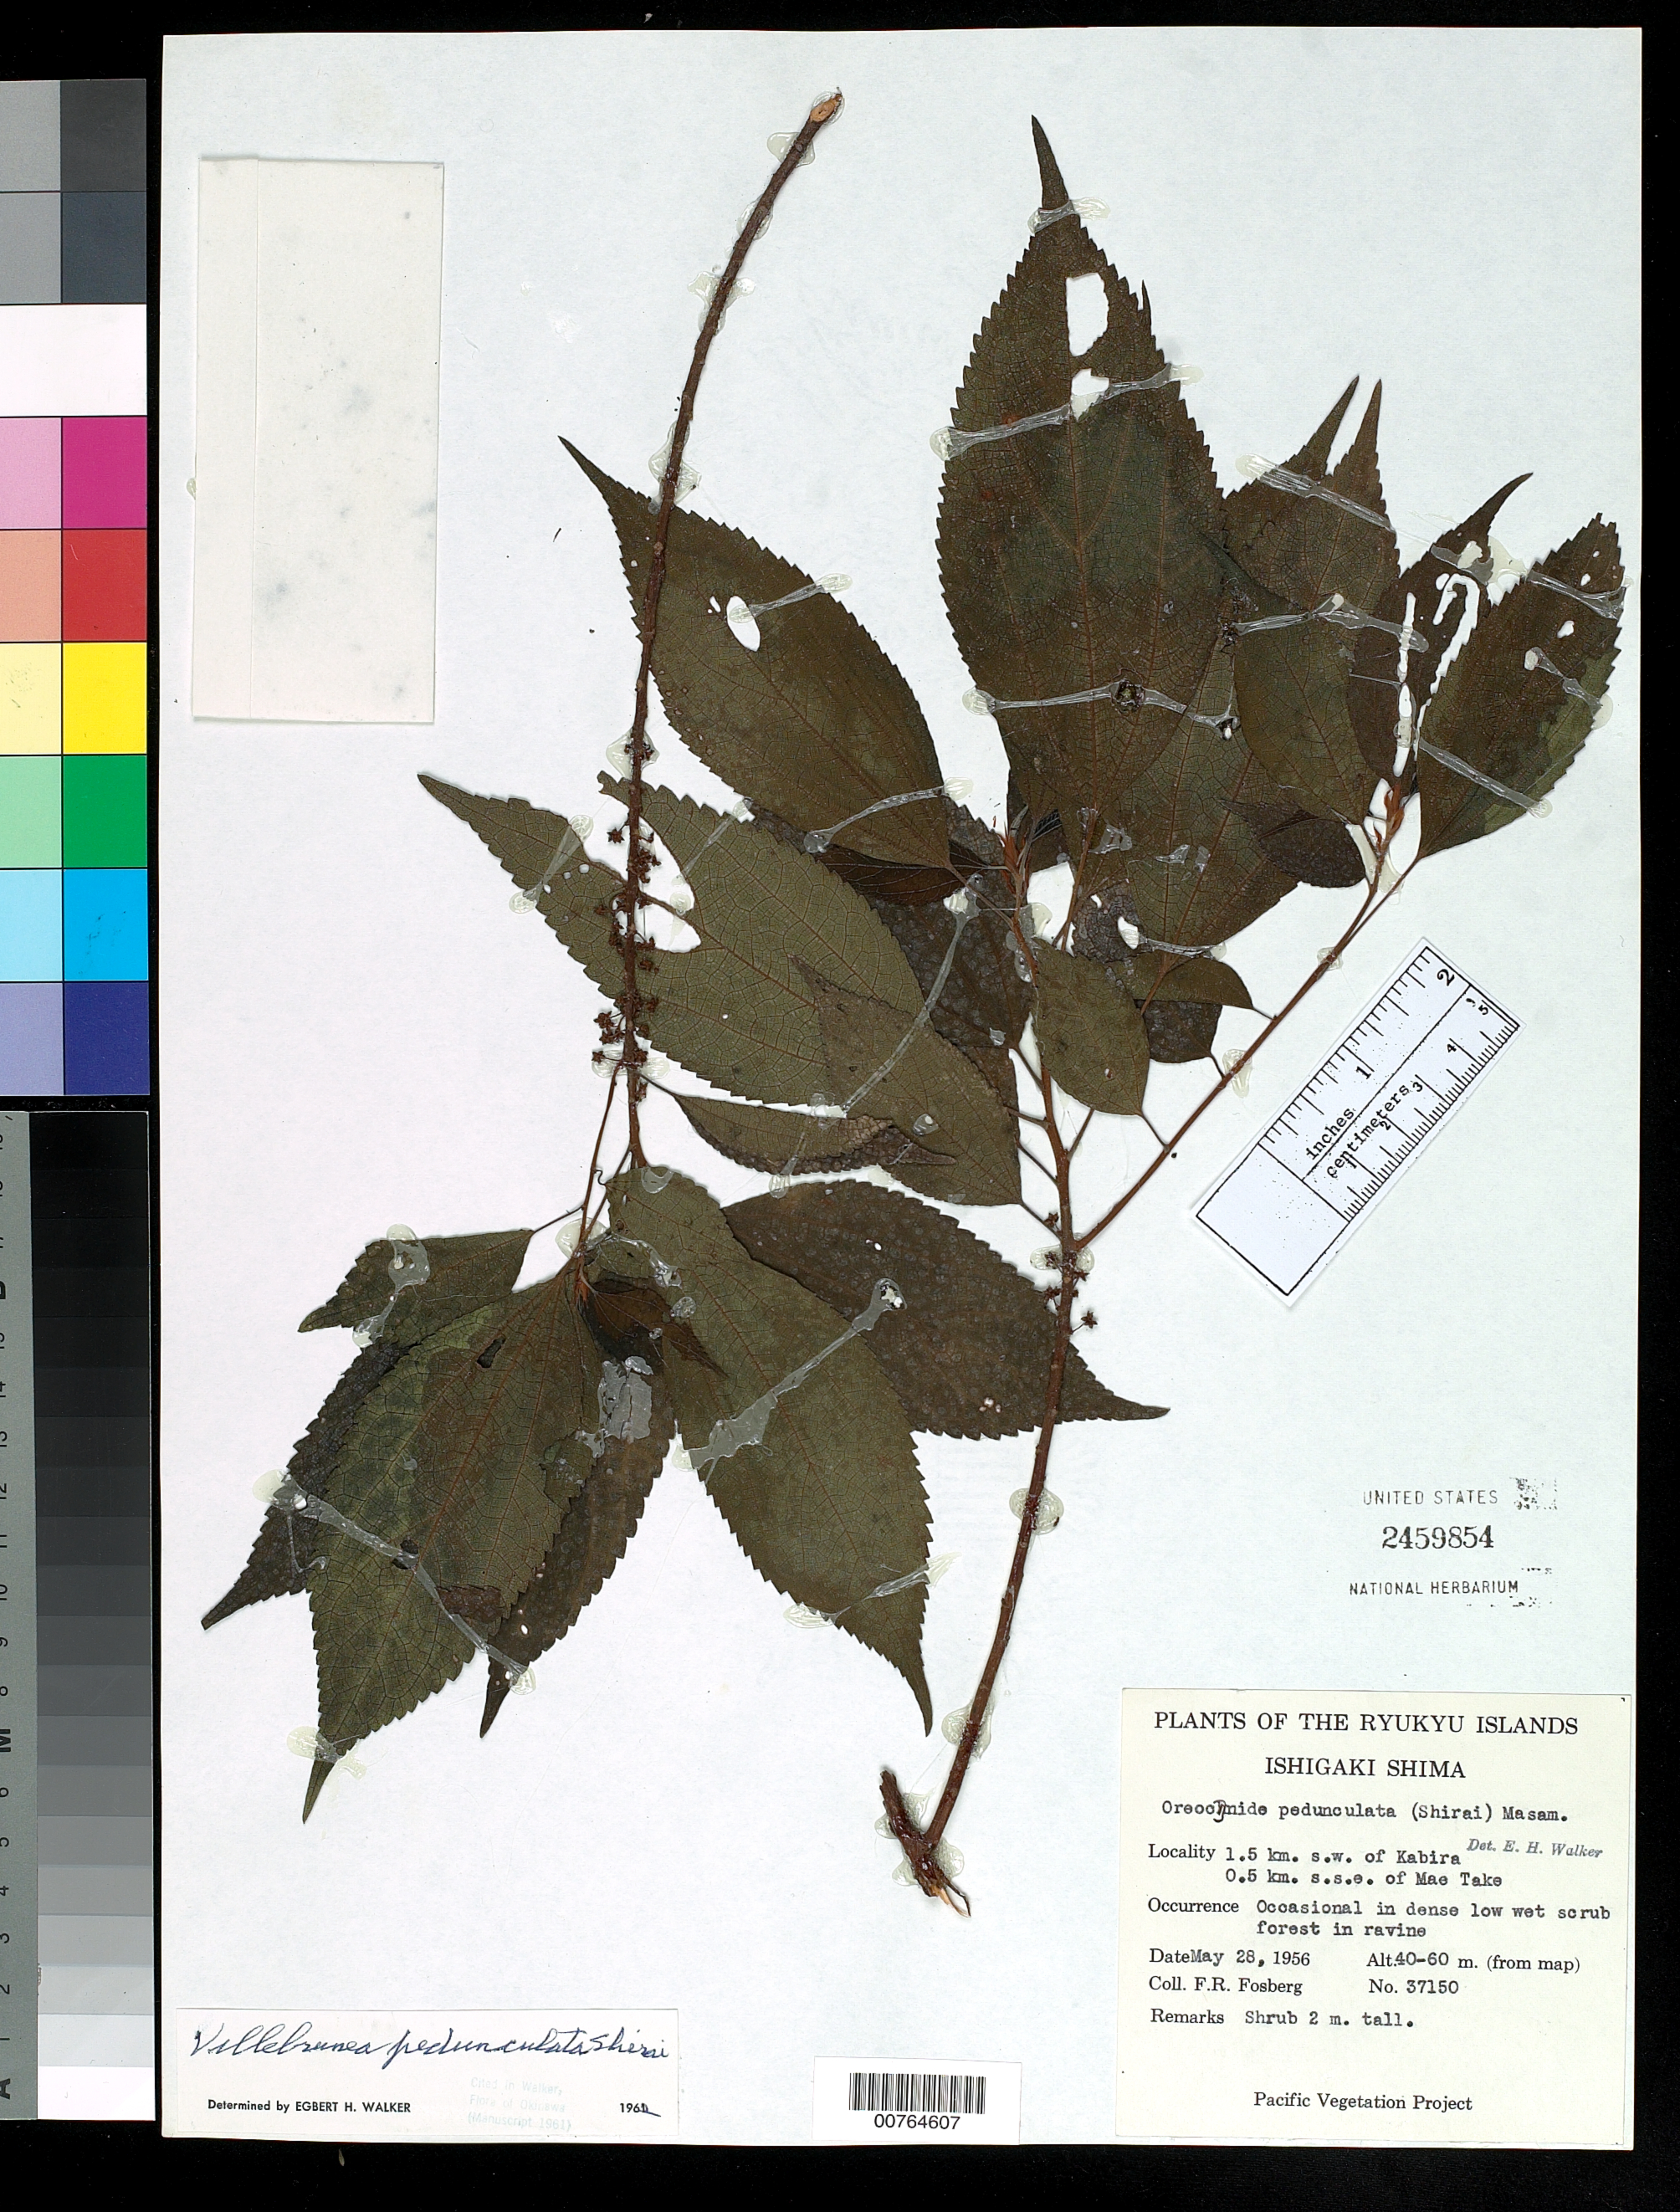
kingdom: Plantae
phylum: Tracheophyta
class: Magnoliopsida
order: Rosales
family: Urticaceae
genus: Oreocnide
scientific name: Oreocnide pedunculata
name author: (Shirai) Masam.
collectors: F. R. Fosberg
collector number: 37150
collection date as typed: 28 May 1956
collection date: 1956-05-28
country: Japan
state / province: Okinawa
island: Ishigaki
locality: SW of Kabira, SSE of Mae Take.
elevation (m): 40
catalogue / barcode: US 2459854